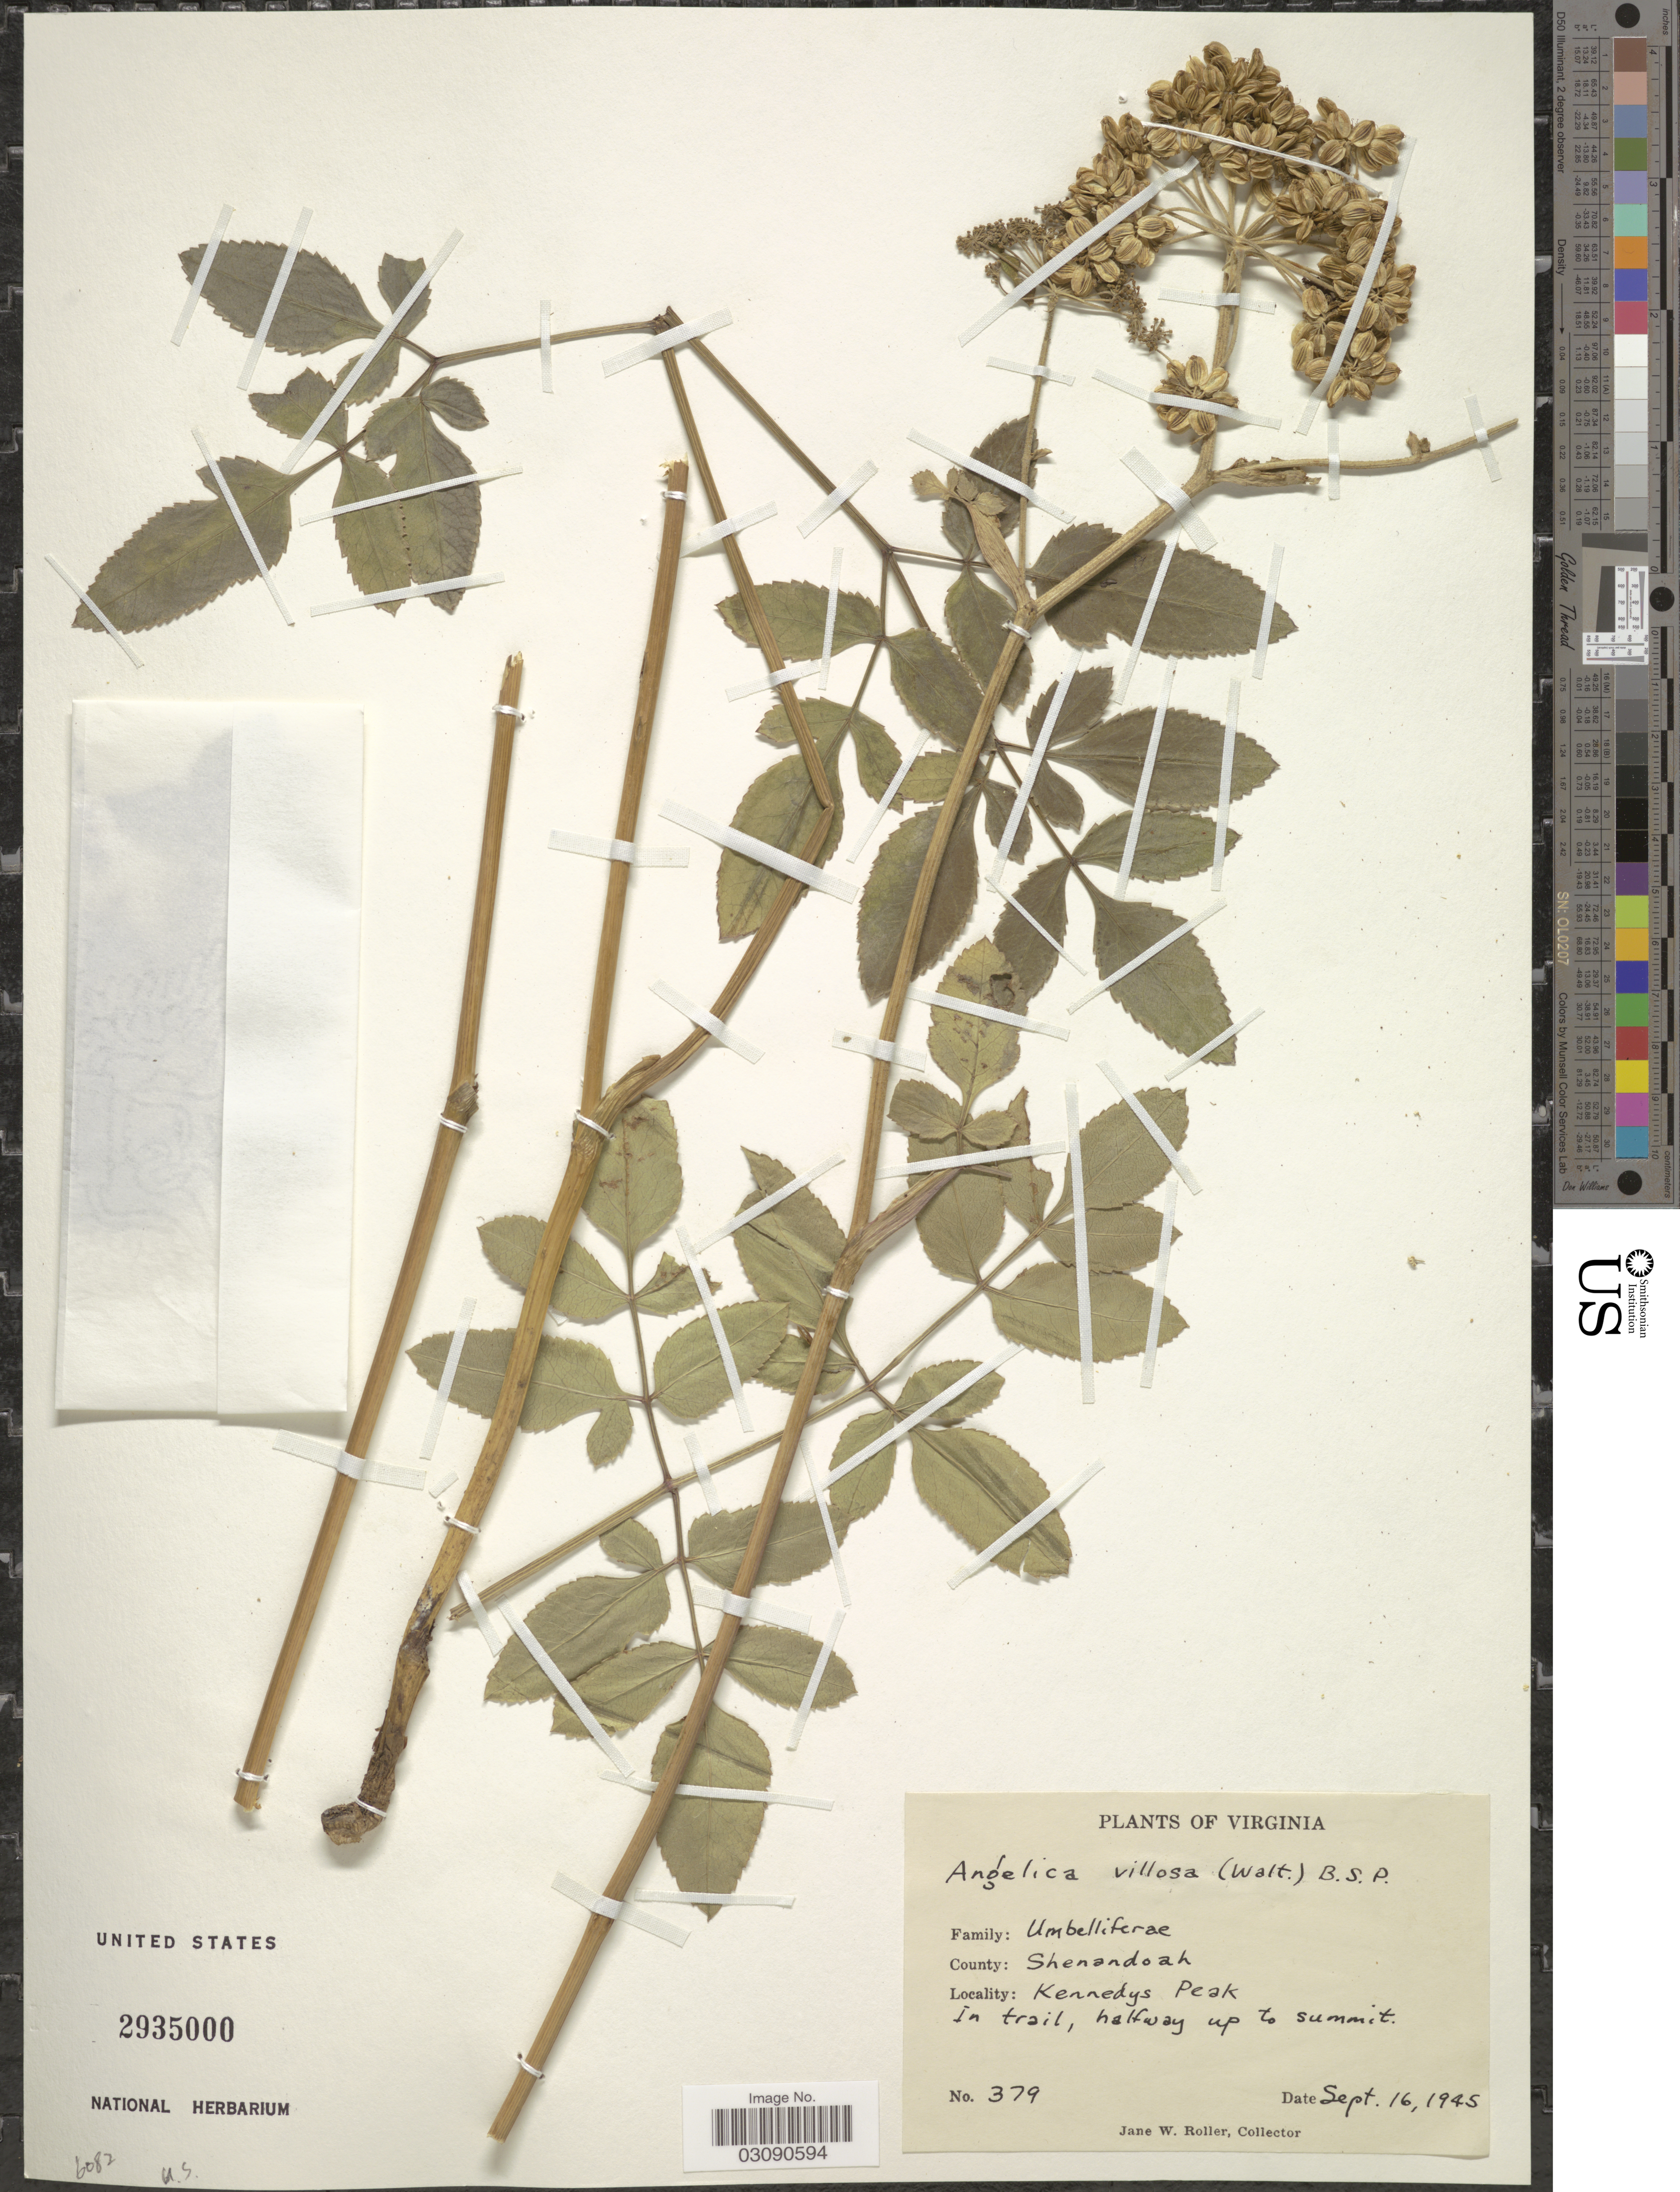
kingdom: Plantae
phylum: Tracheophyta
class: Magnoliopsida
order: Apiales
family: Apiaceae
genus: Angelica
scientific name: Angelica venenosa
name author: (Greenway) Fernald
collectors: J. W. Roller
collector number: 379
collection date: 1945-09-16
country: United States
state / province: Virginia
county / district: Shenandoah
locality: County: Shenandoah. Kennedys Peak.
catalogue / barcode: US 2935000